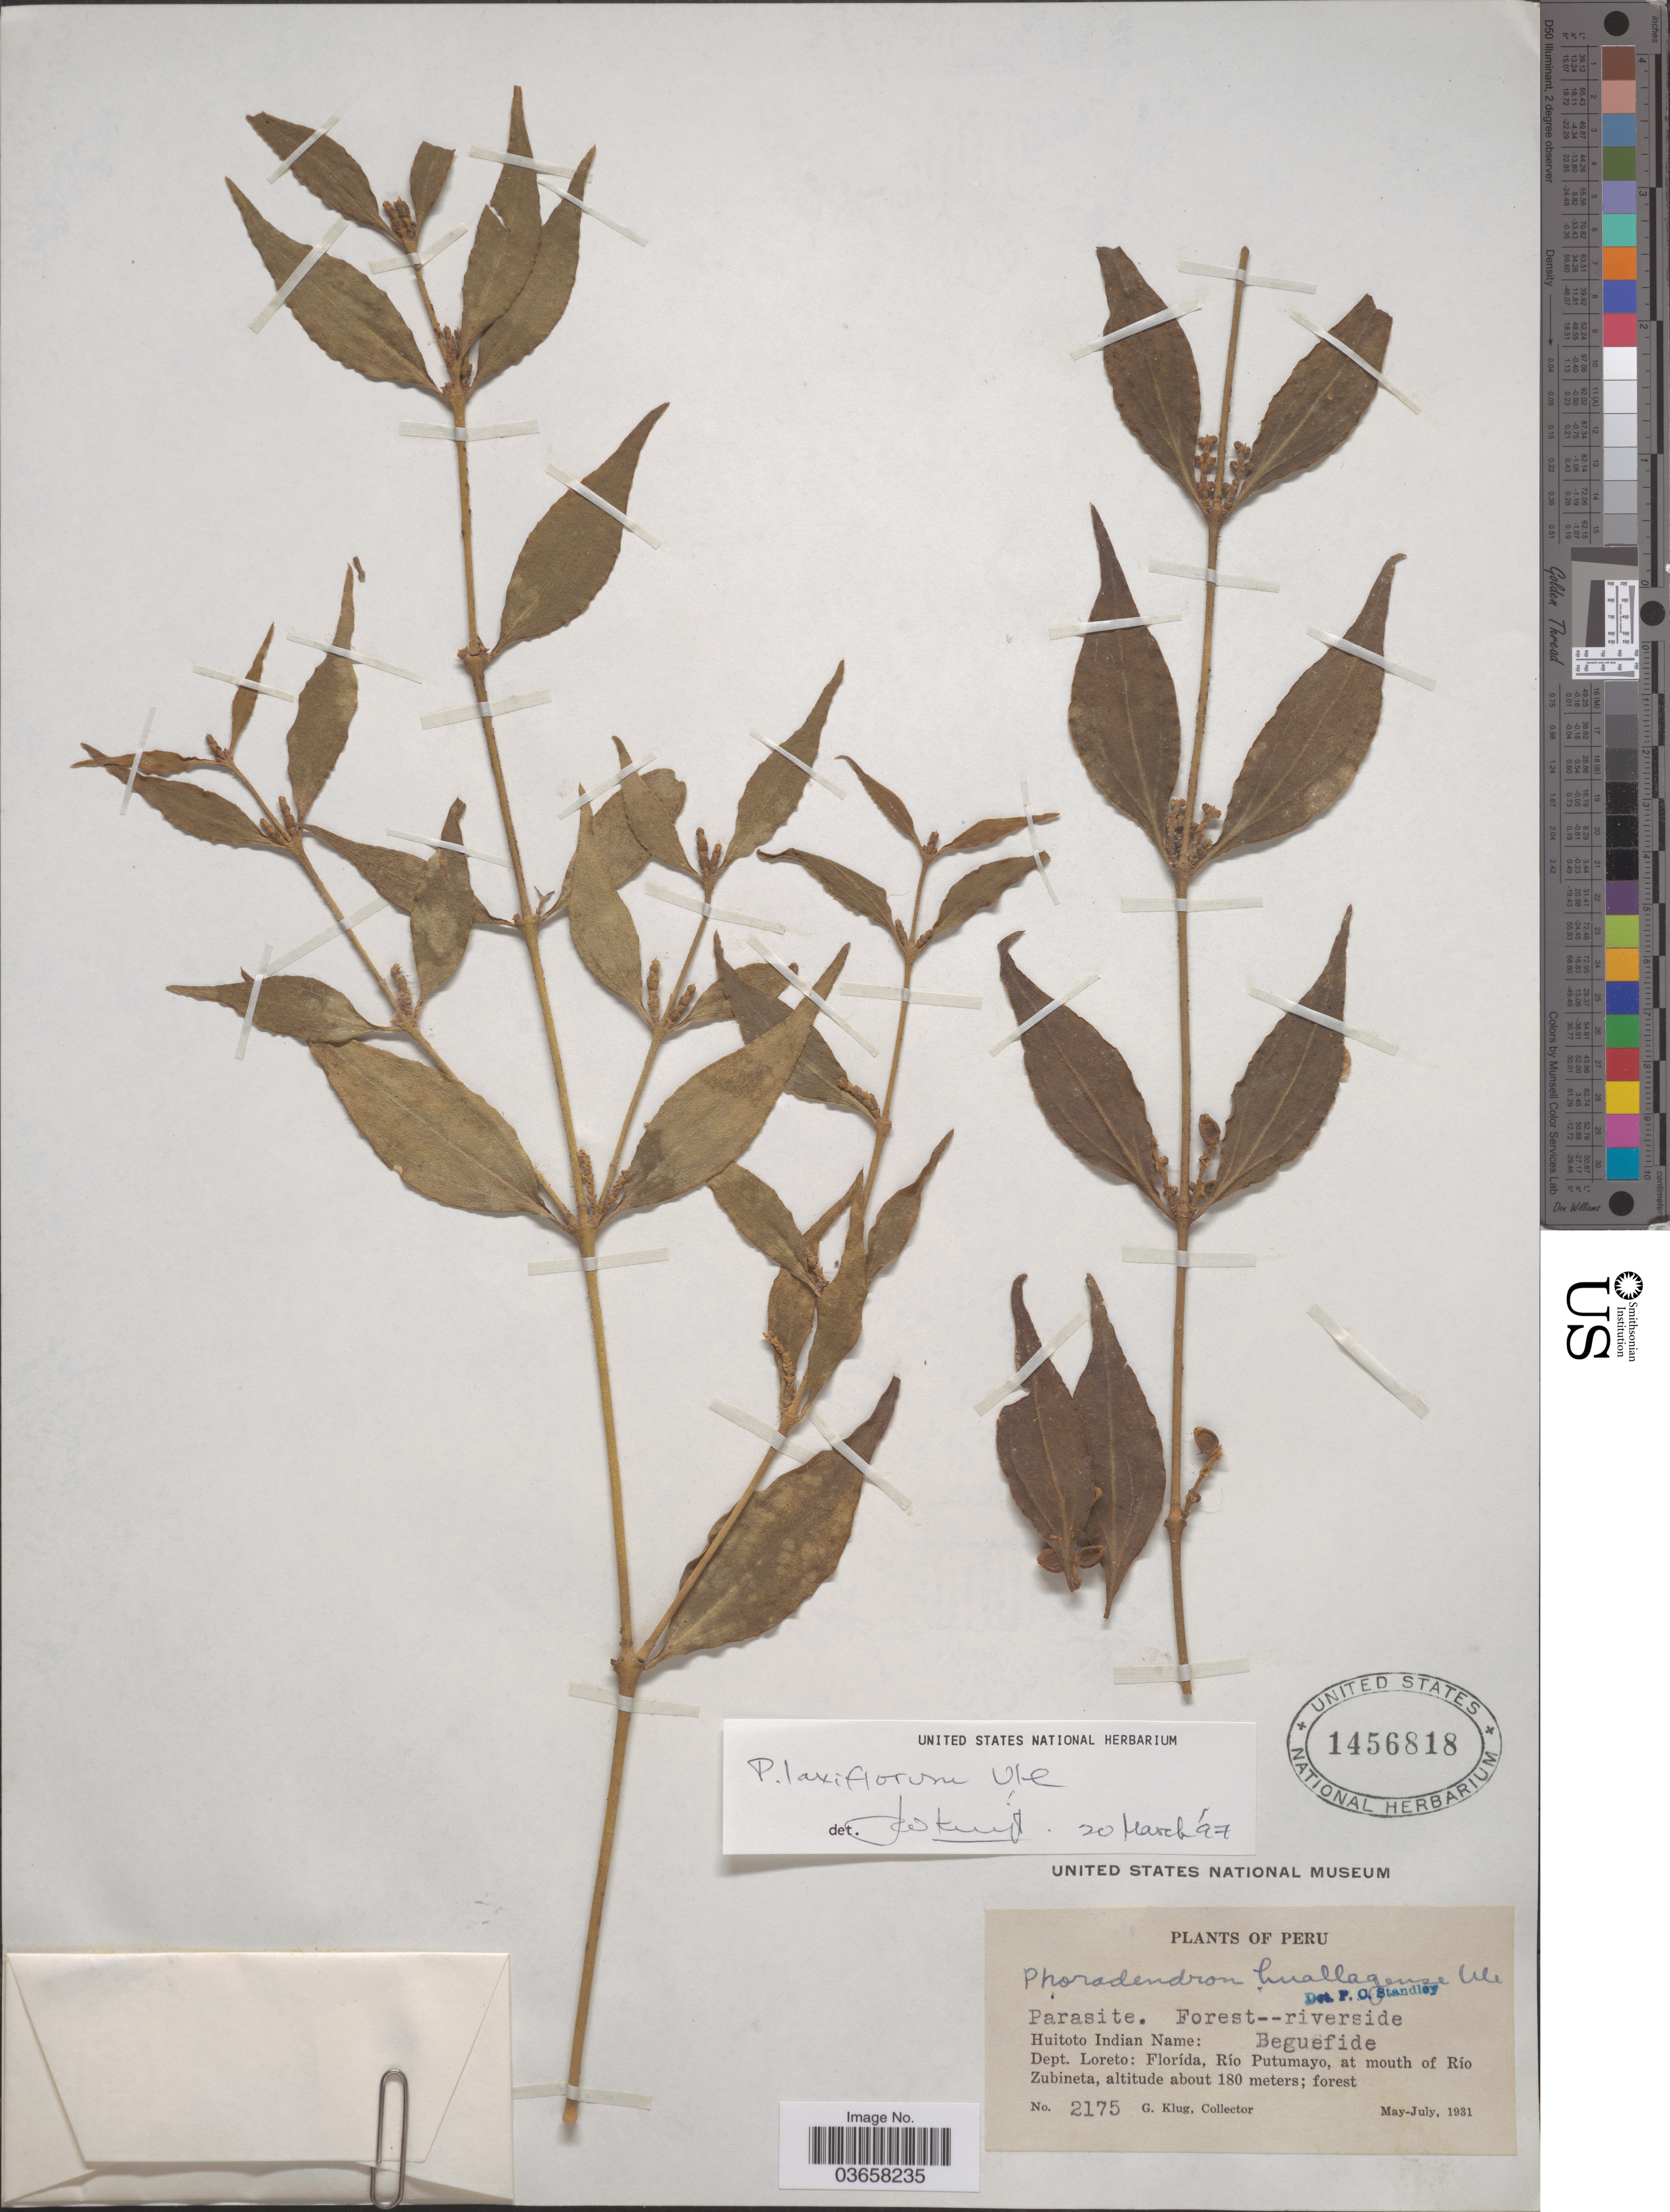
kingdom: Plantae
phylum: Tracheophyta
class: Magnoliopsida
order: Santalales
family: Viscaceae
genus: Phoradendron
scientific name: Phoradendron laxiflorum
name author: Ule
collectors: G. Klug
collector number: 2175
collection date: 1931-05/1931-07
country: Peru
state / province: Loreto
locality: Dept. Loreto: Florída, Río Putumayo, at mouth of Río Zubineta.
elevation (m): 180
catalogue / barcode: US 1456818